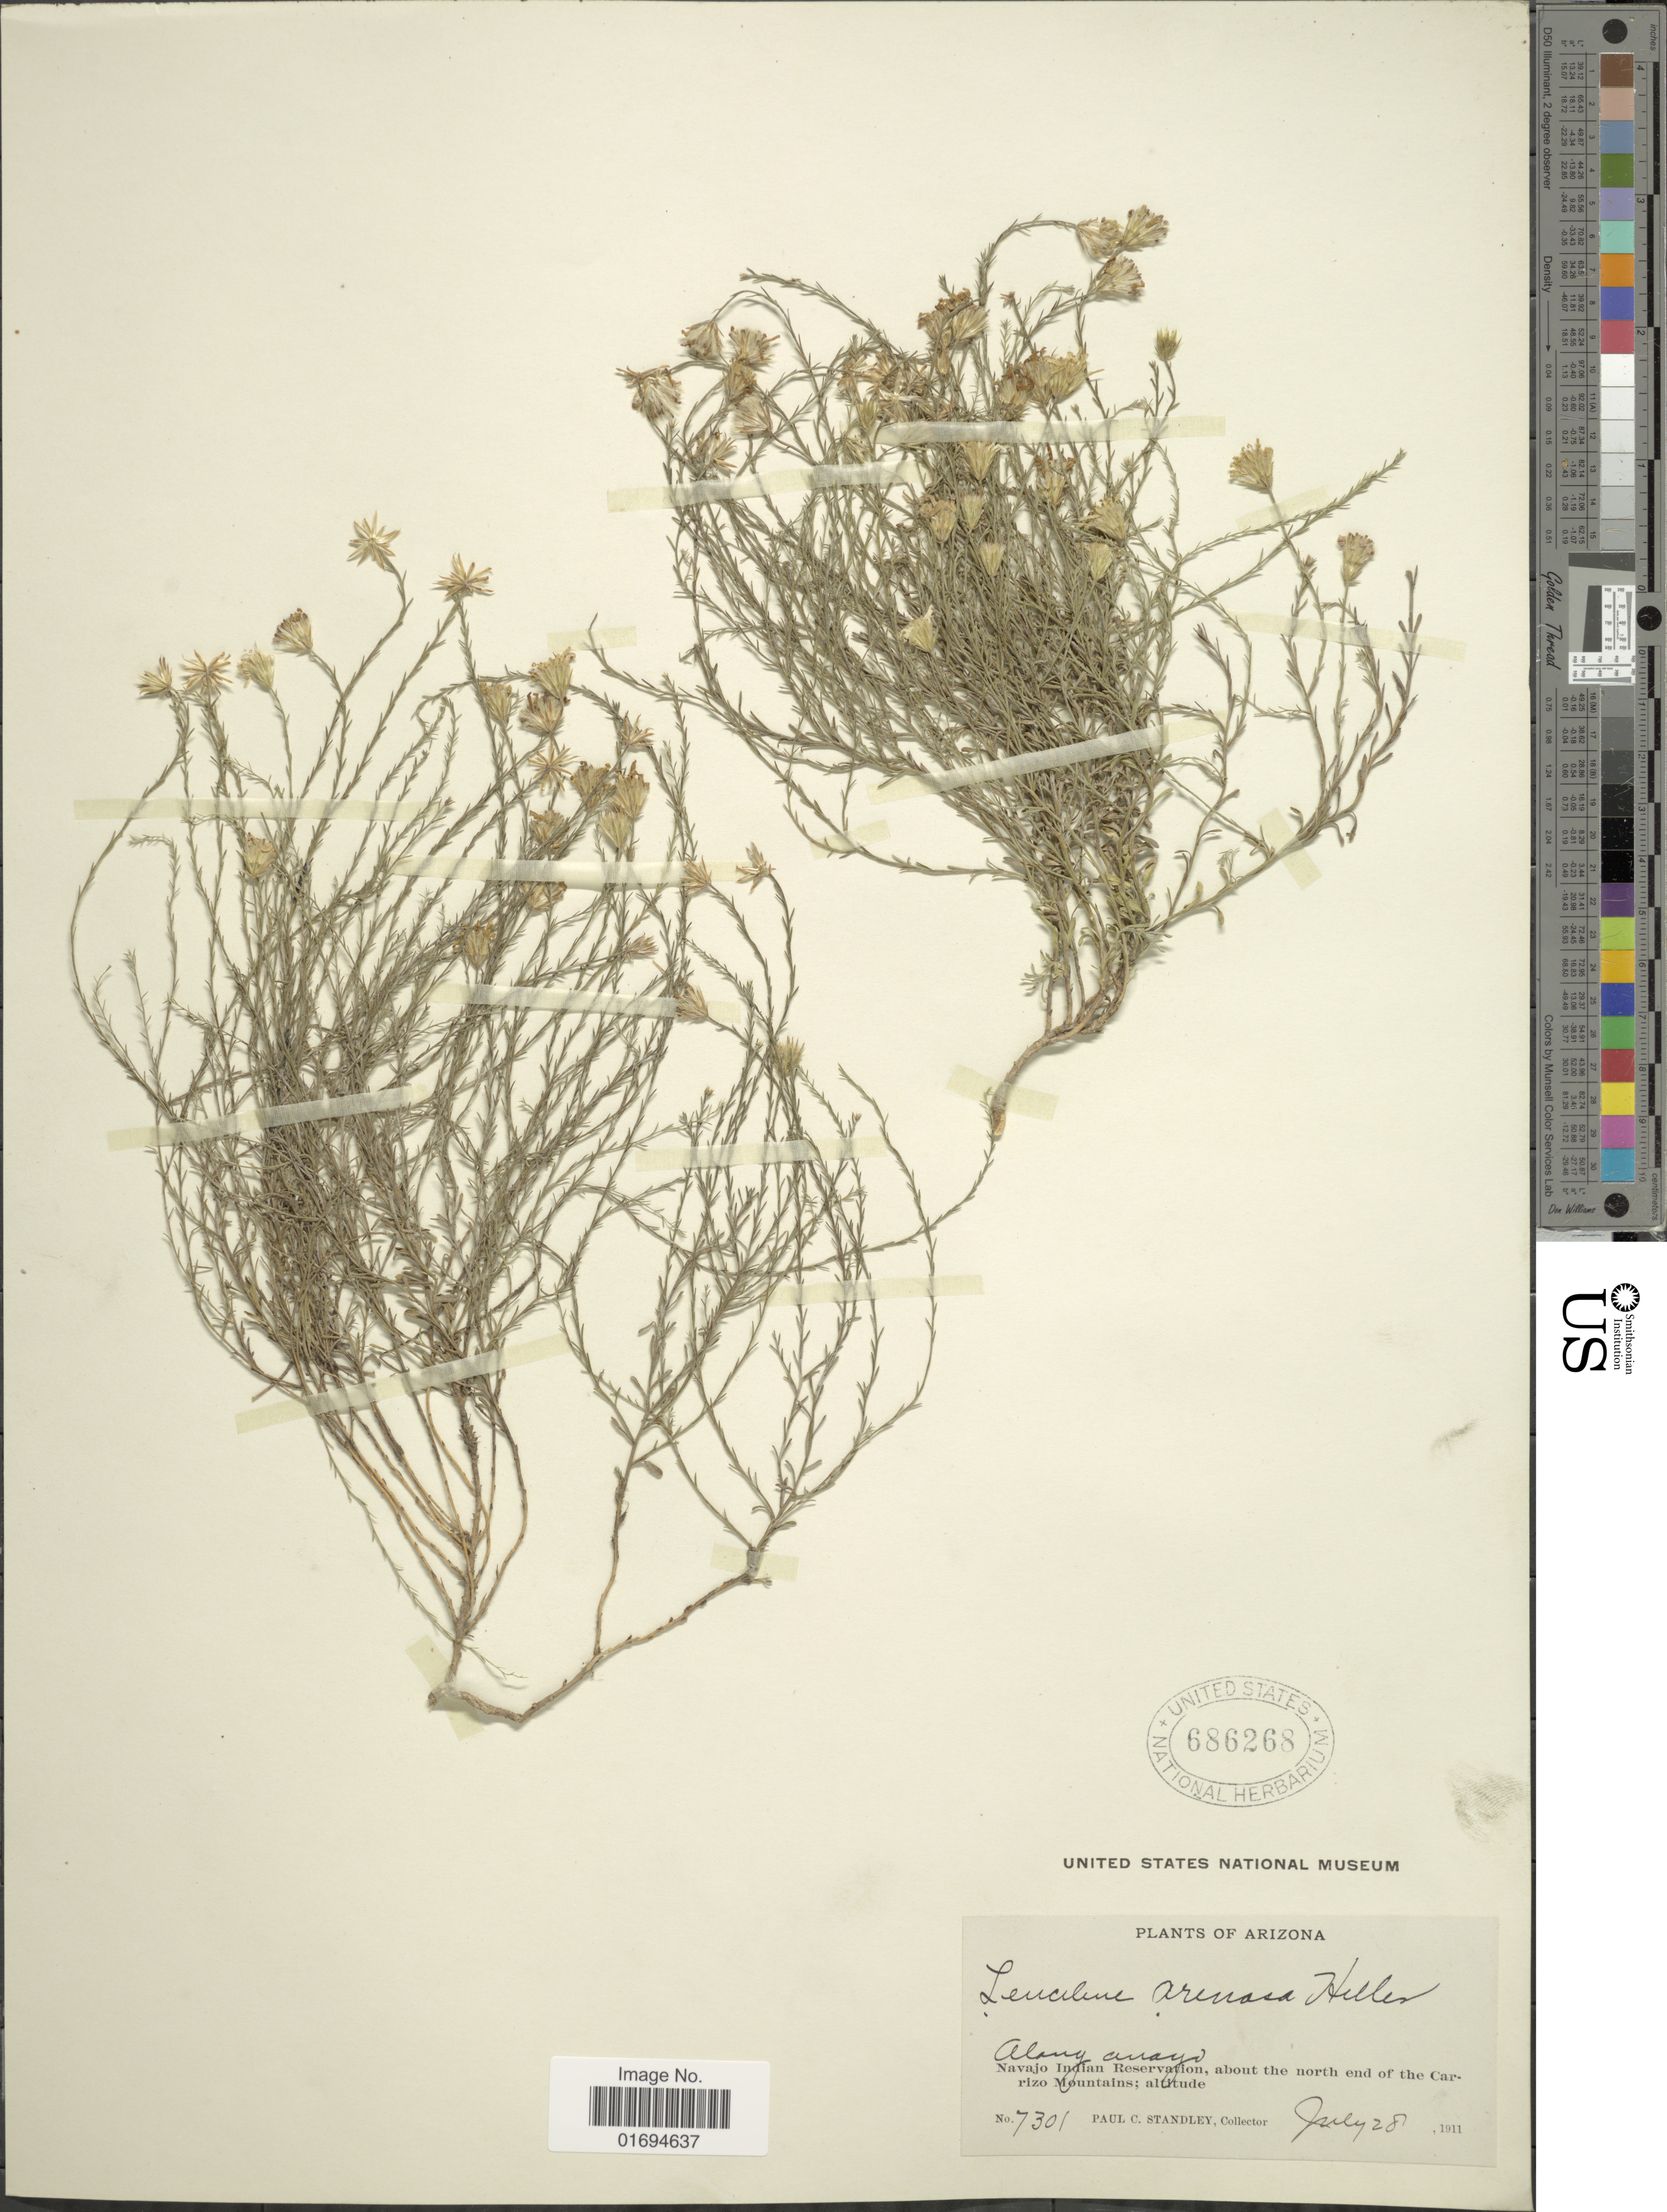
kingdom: Plantae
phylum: Tracheophyta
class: Magnoliopsida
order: Asterales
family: Asteraceae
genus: Chaetopappa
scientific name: Chaetopappa ericoides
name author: (Torr.) G.L. Nesom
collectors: P. C. Standley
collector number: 7301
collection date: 1911-07-28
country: United States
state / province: Arizona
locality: Navajo Indian Reservation, about the north end of the Carizo Mountains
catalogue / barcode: US 686268